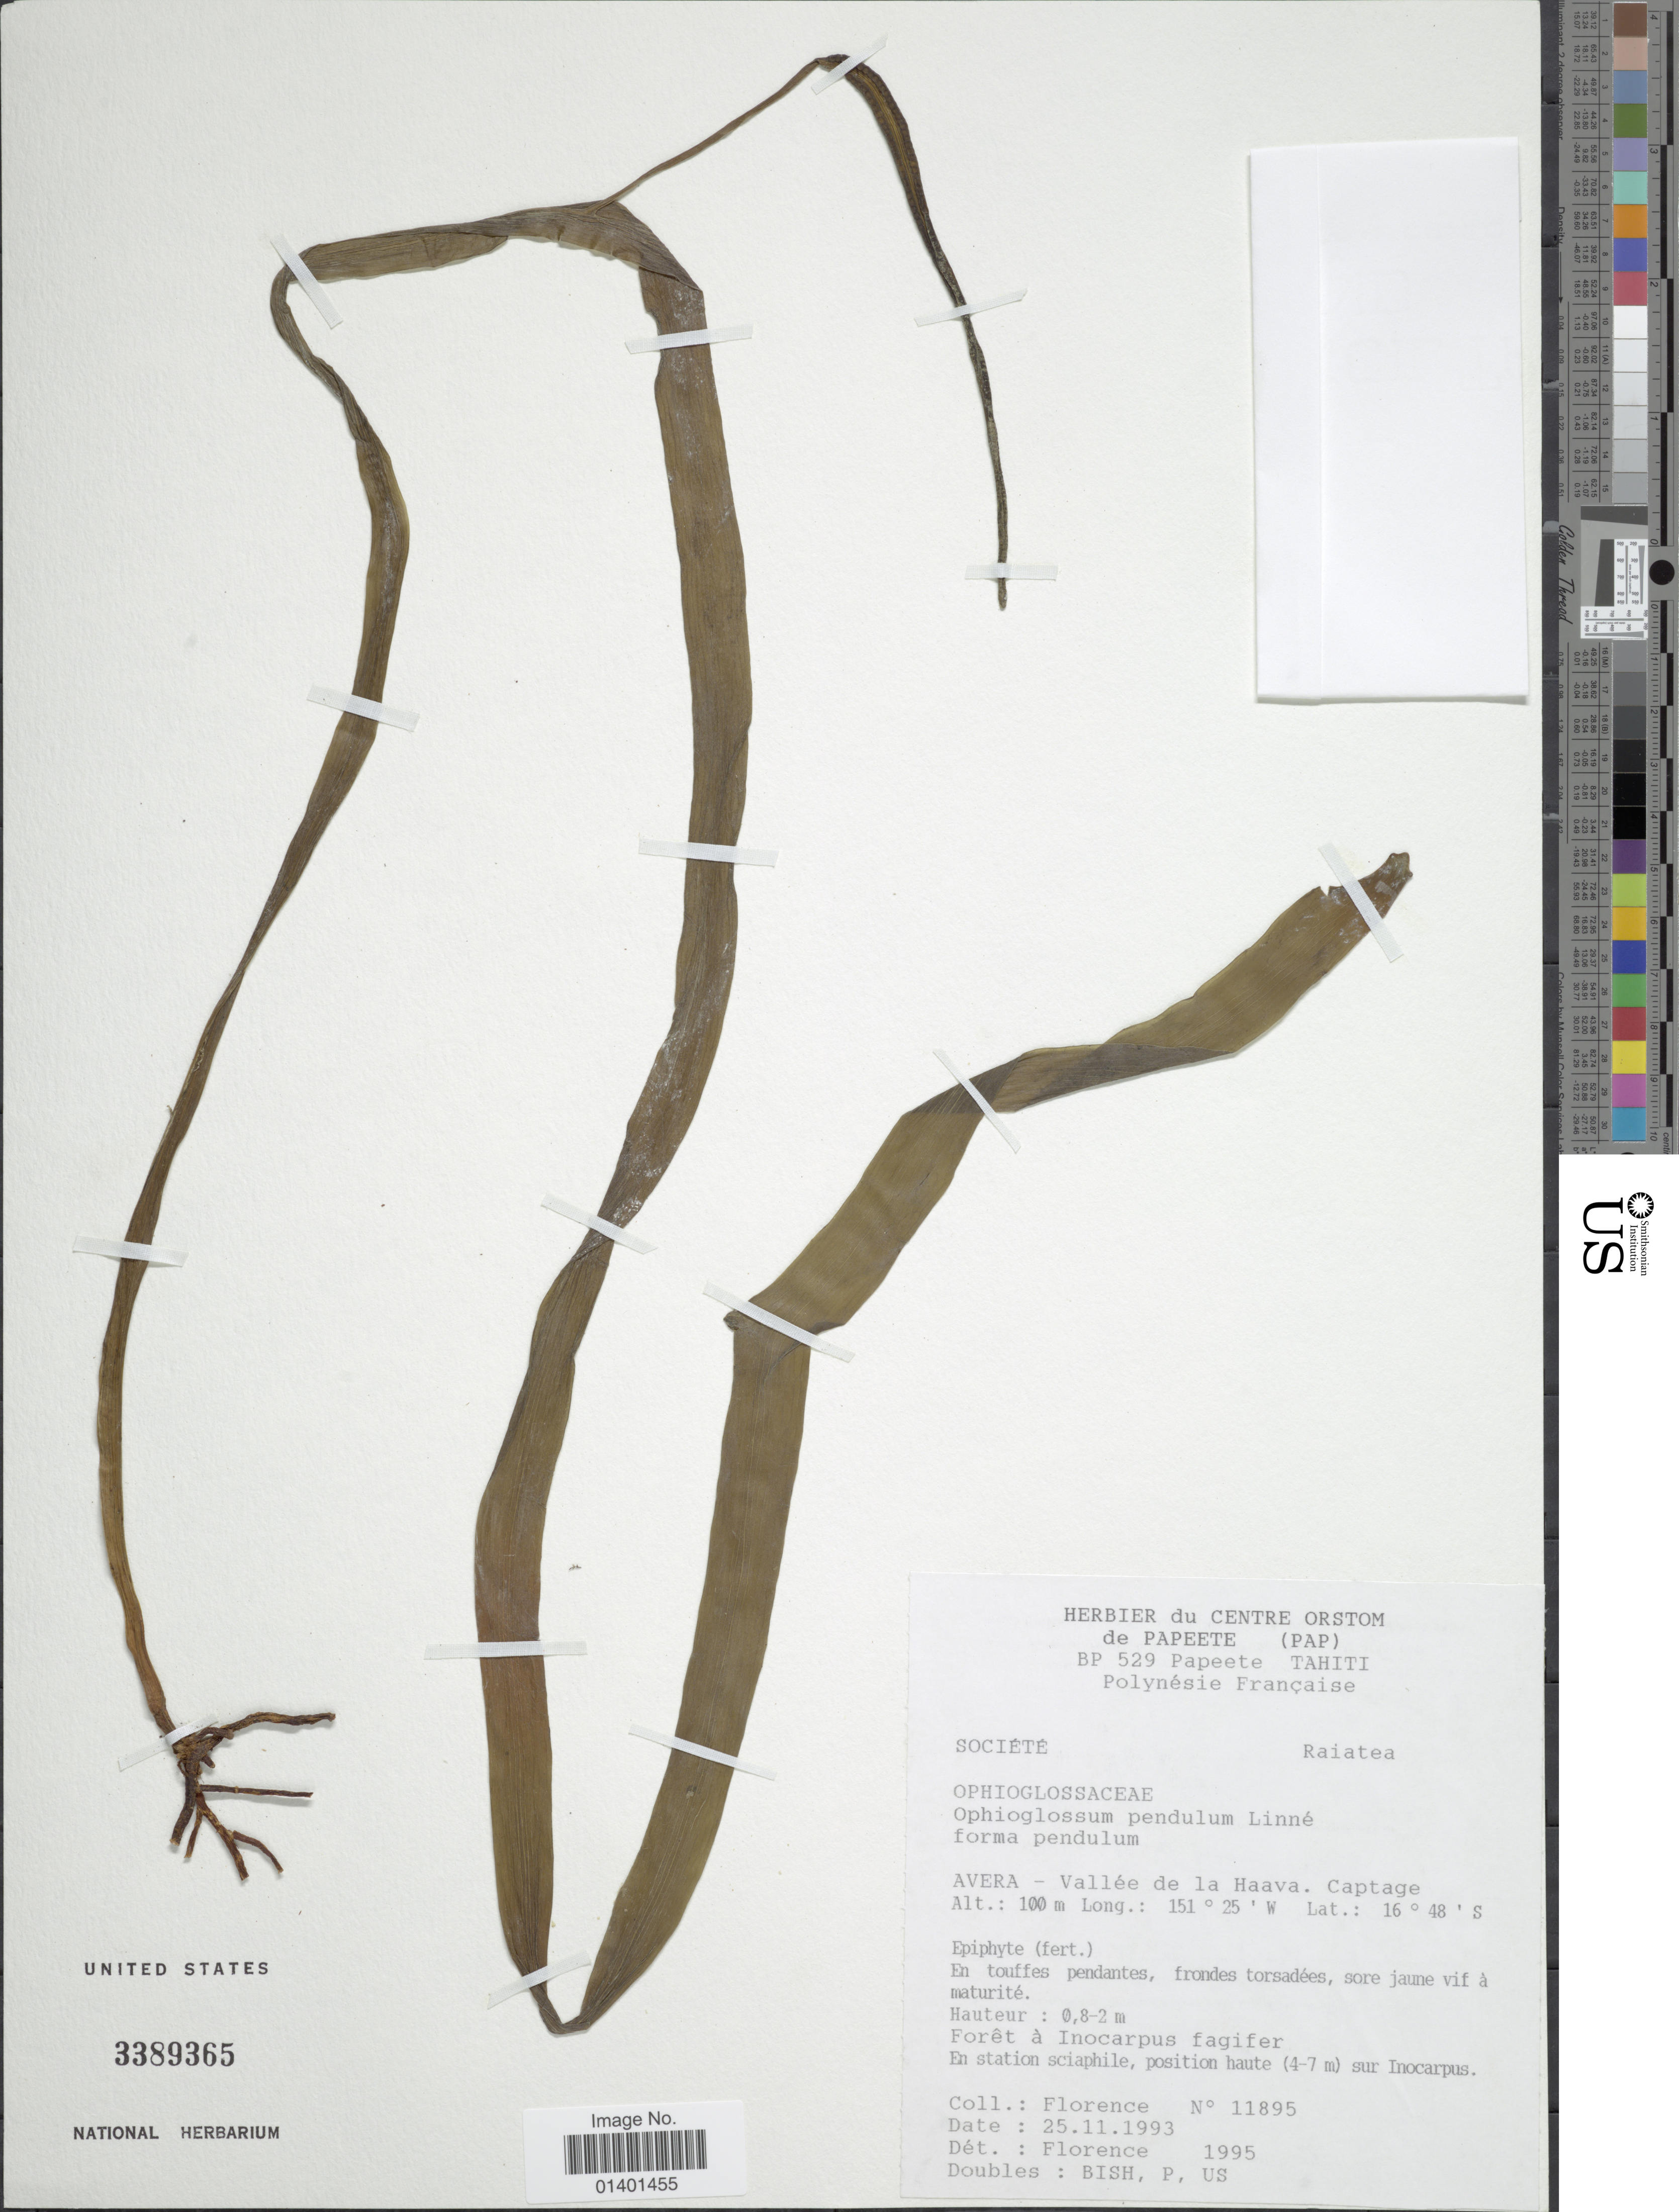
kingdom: Plantae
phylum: Tracheophyta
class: Polypodiopsida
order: Ophioglossales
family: Ophioglossaceae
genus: Ophioderma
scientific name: Ophioderma pendulum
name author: (L.) C. Presl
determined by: Wagner, W. L., (BOT), Smithsonian Institution - National Museum of Natural History (UNITED STATES)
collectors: -. Florence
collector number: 11895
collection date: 1993-11-25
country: French Polynesia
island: Raiatea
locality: Societe, Raiatea, Avera - Vallee de la Haava, Captage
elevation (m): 100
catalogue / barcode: US 3389365